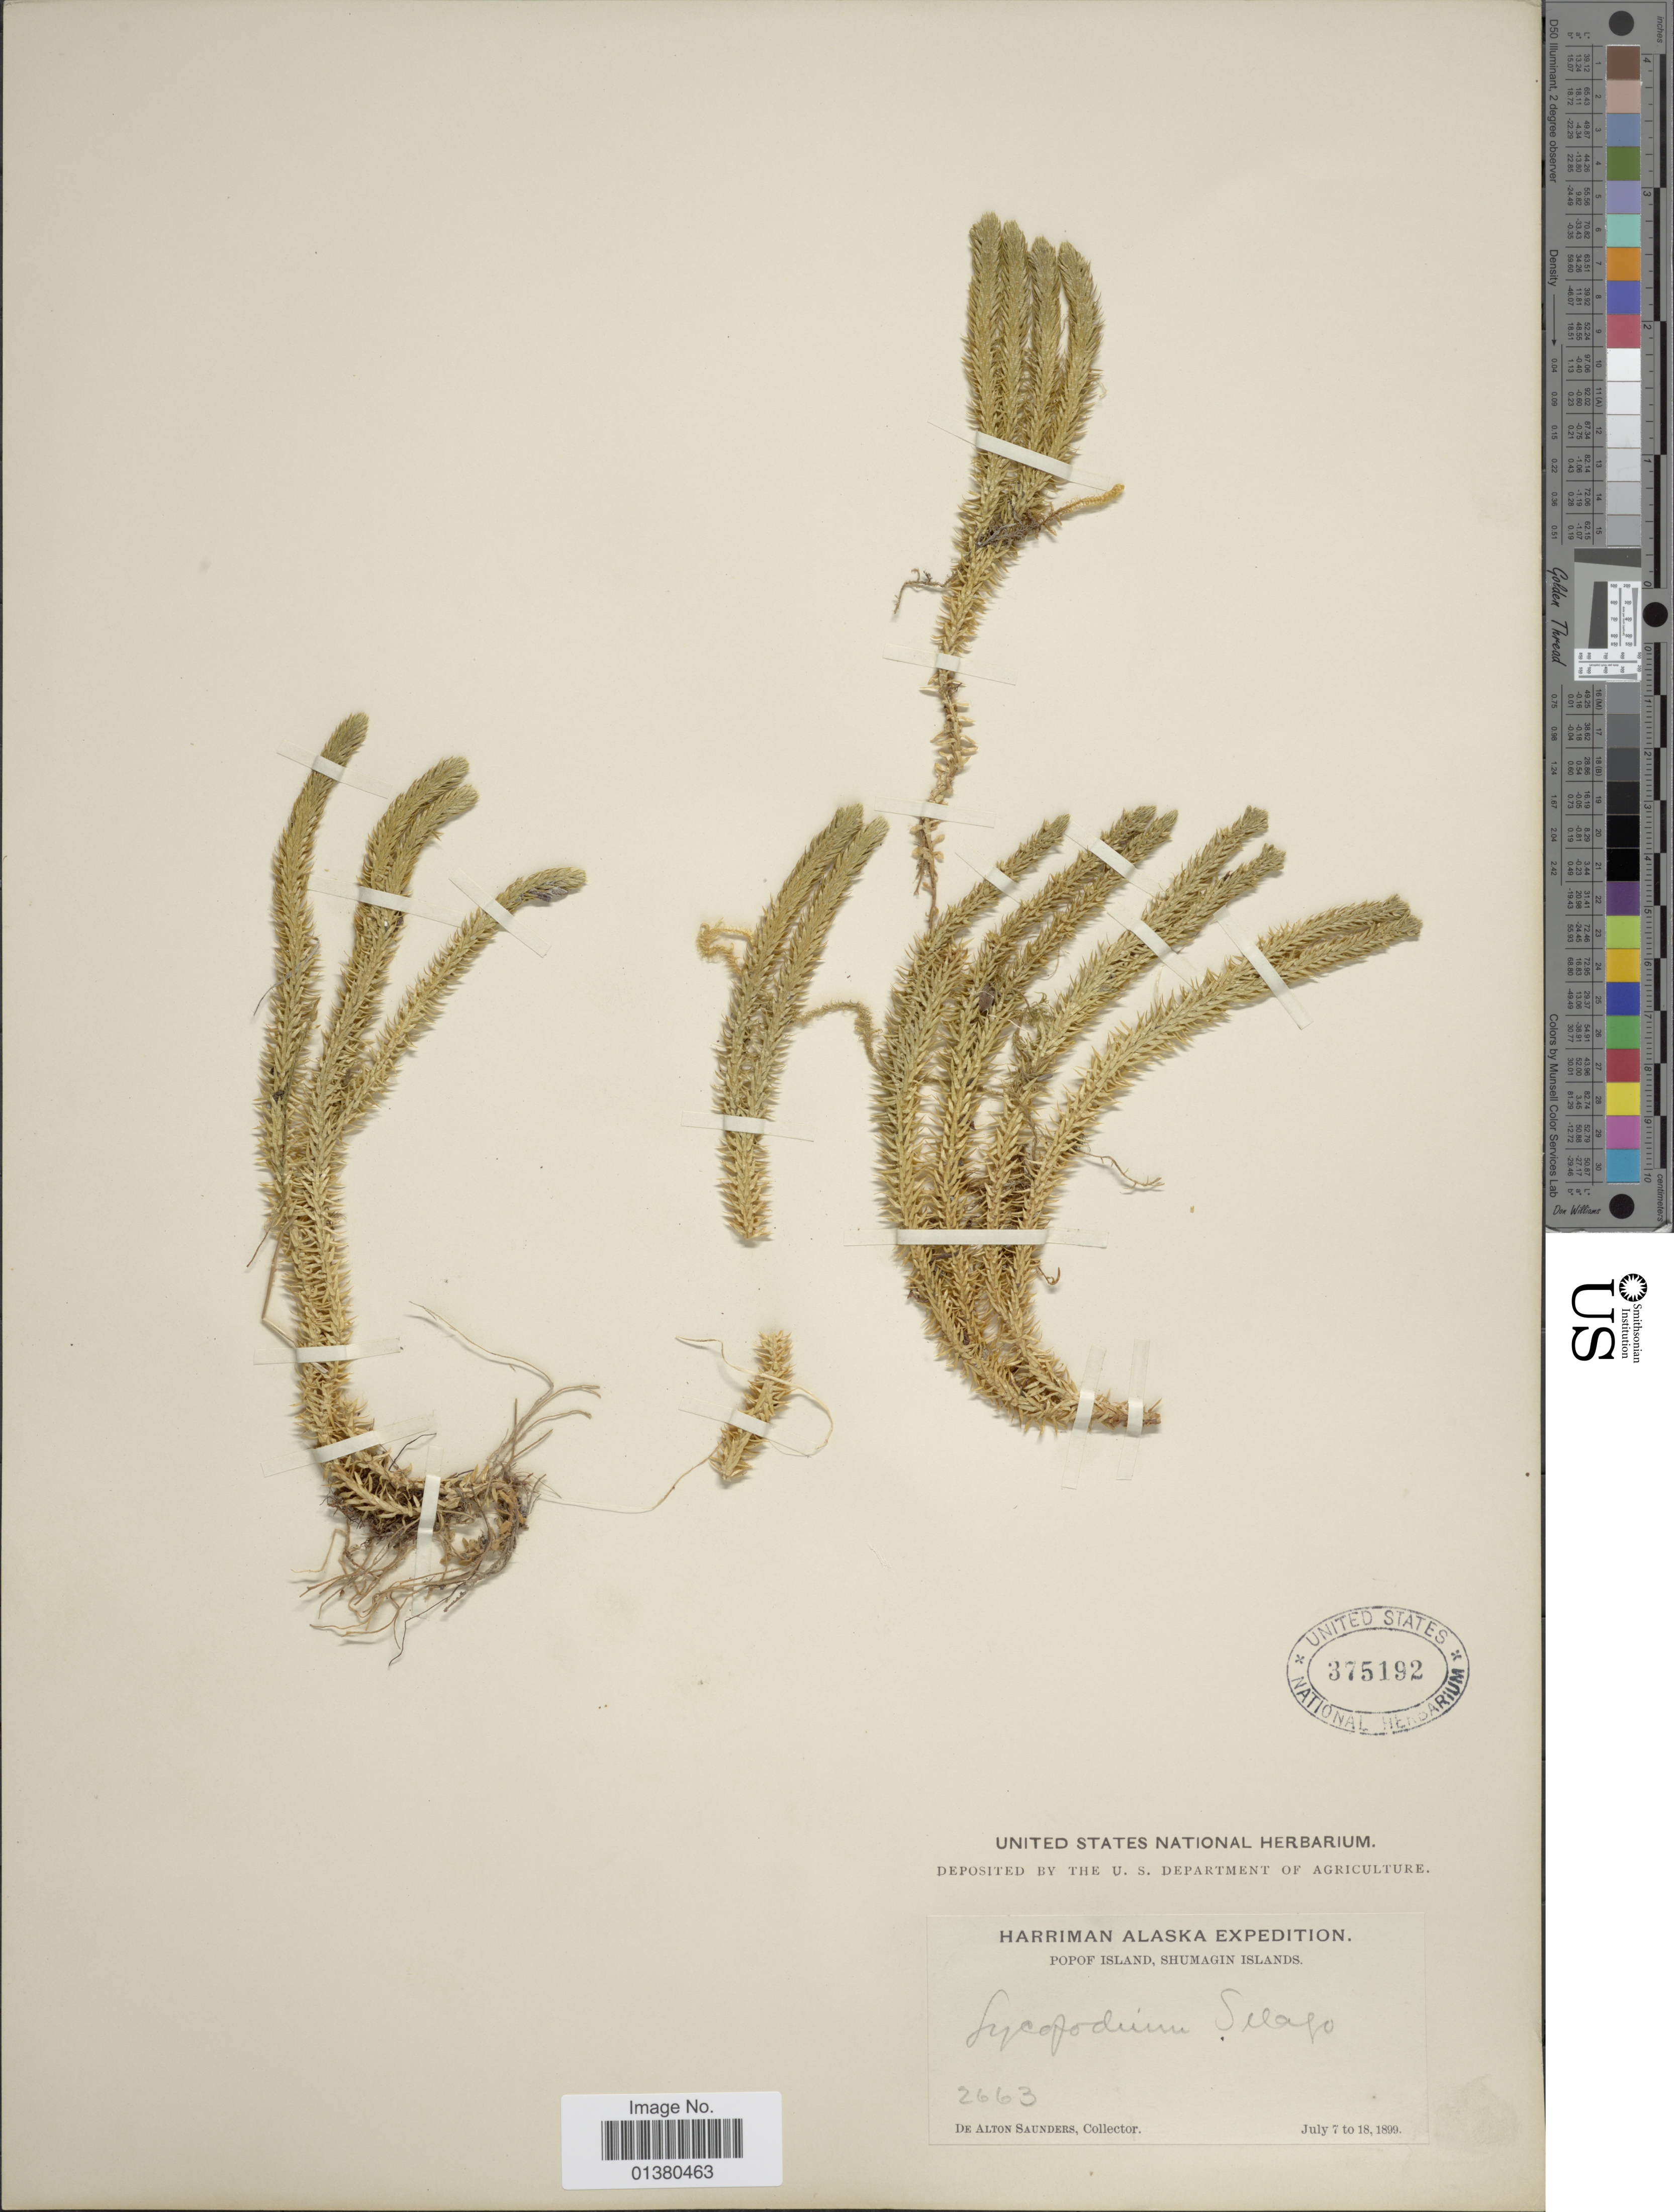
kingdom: Plantae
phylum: Tracheophyta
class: Lycopodiopsida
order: Lycopodiales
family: Lycopodiaceae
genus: Huperzia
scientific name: Huperzia selago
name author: (L.) Bernh. ex Schrank & Mart.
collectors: D. A. Saunders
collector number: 2663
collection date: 1899-07-07/1899-07-18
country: United States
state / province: Alaska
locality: Popof island, Shumagin Islands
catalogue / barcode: US 375192